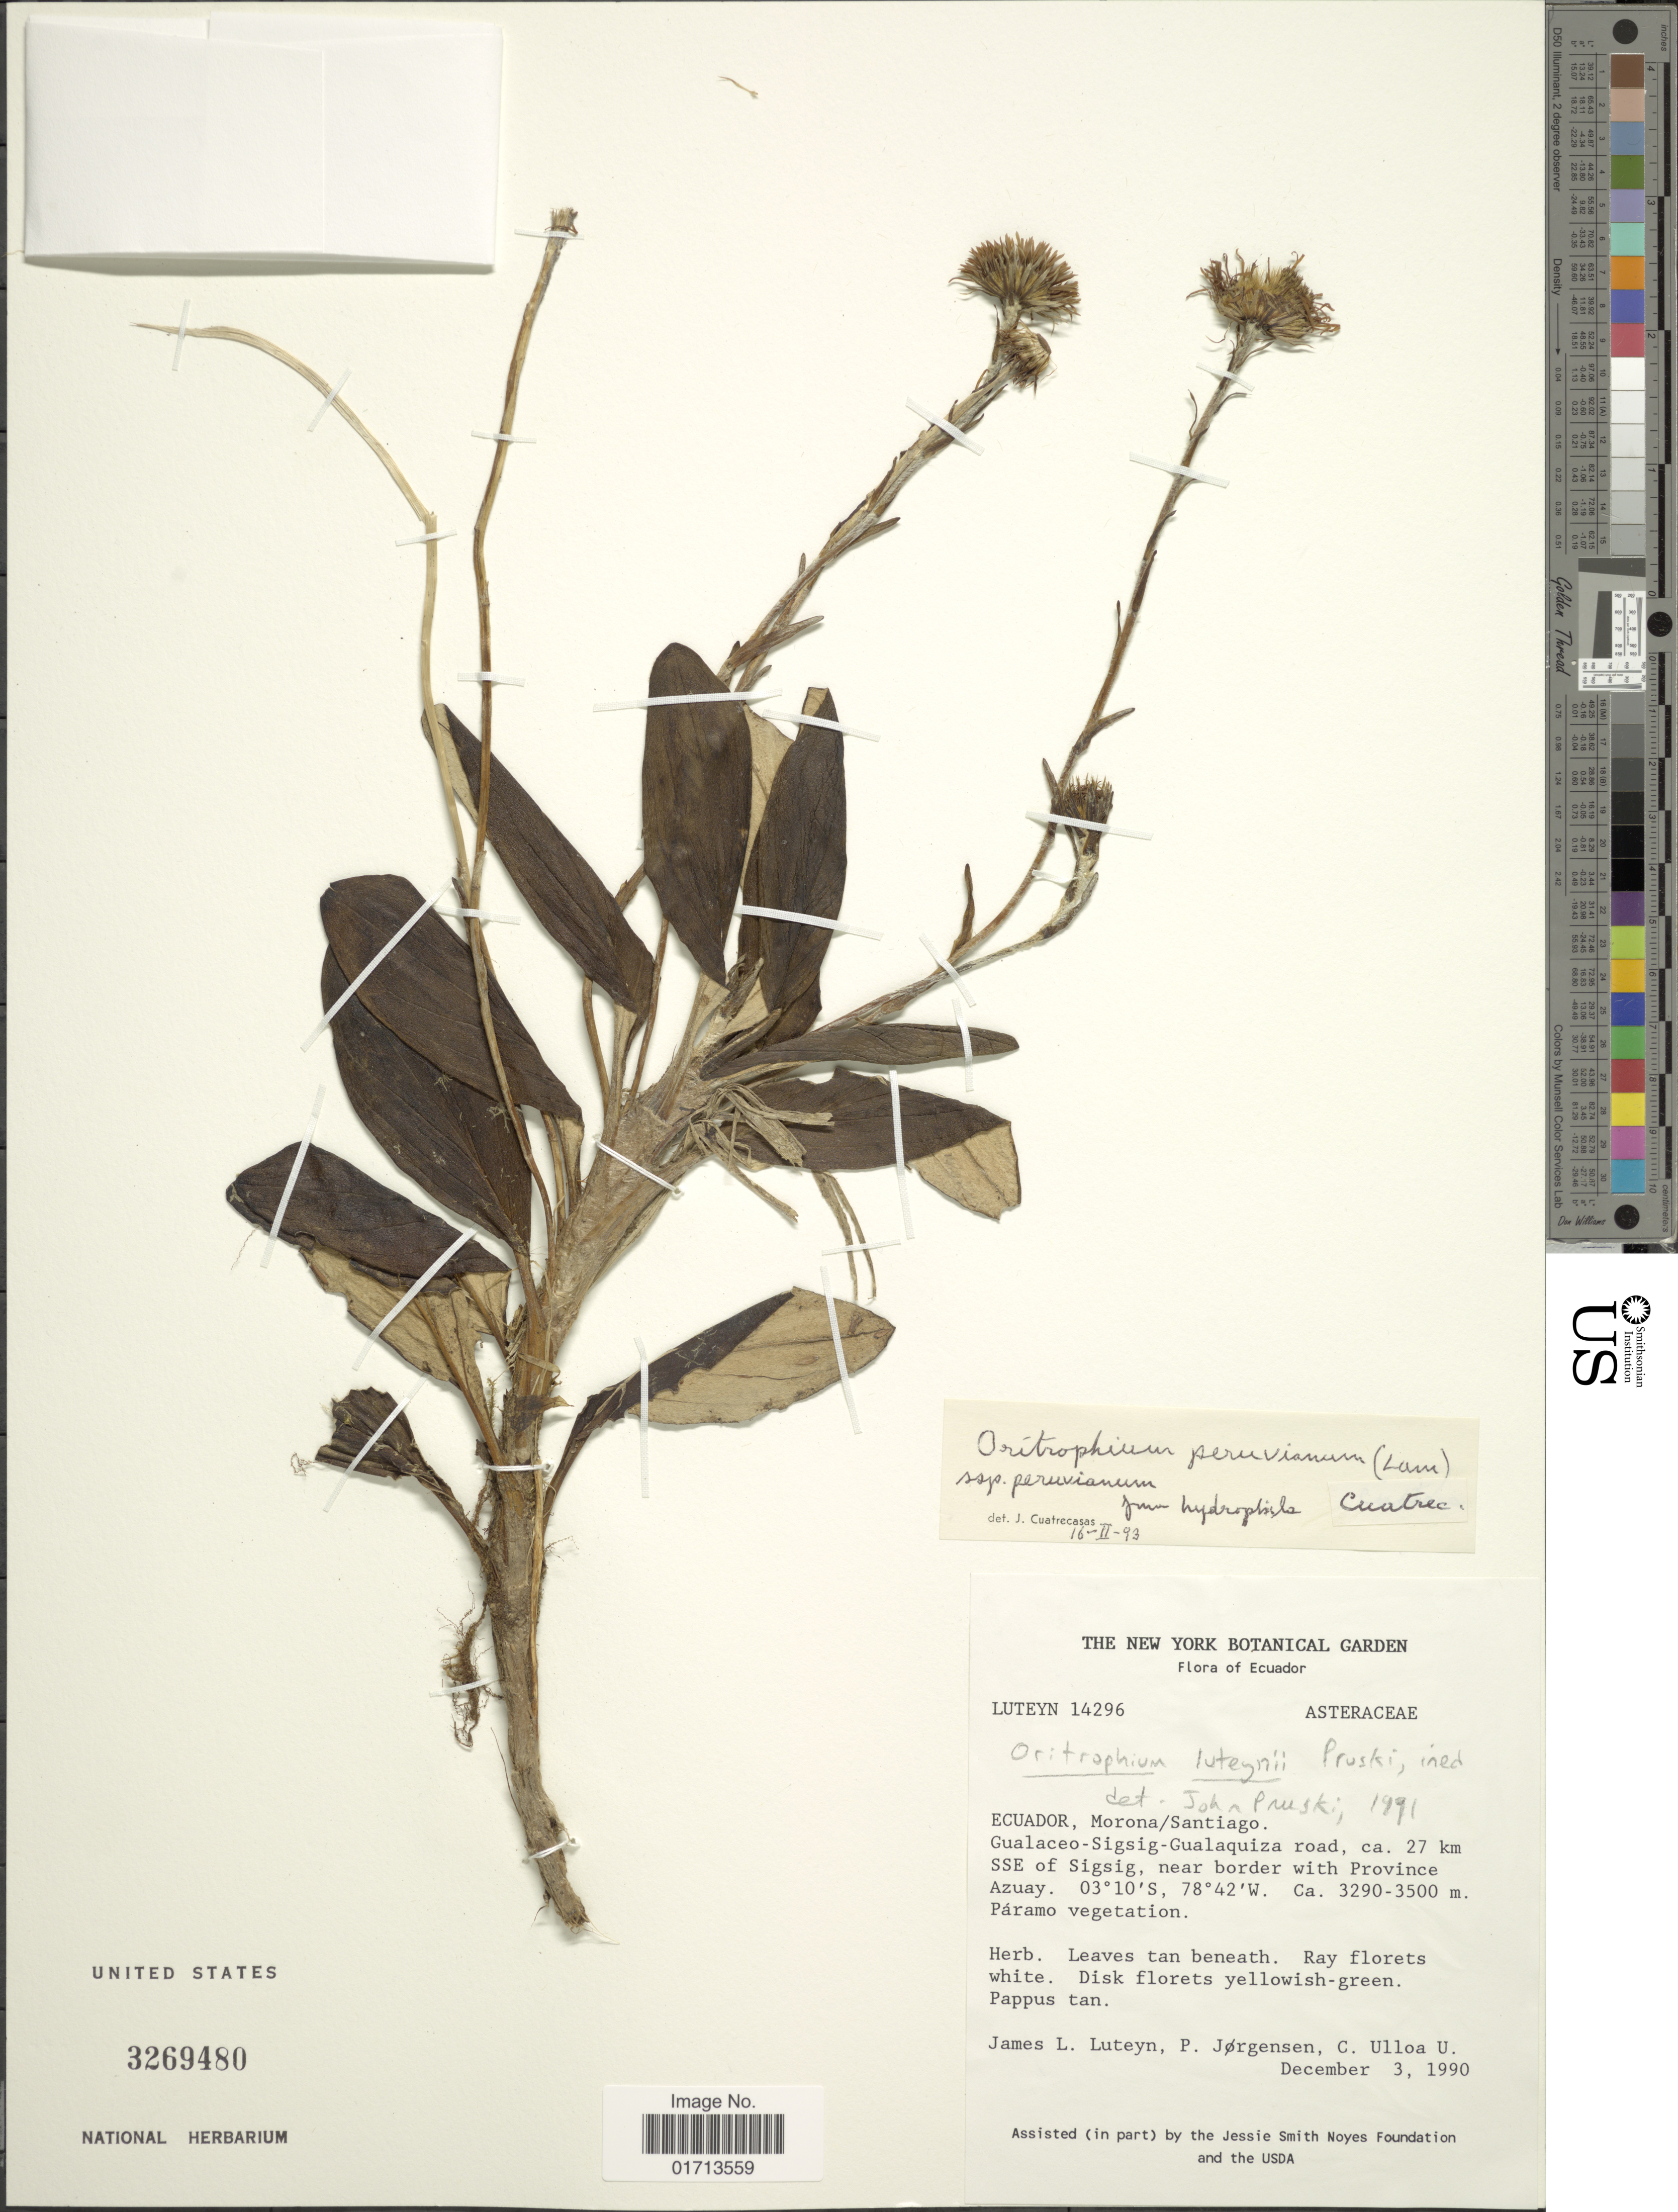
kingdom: Plantae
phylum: Tracheophyta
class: Magnoliopsida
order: Asterales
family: Asteraceae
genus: Oritrophium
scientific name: Oritrophium peruvianum f. hydrophila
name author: Cuatrec.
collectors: J. L. Luteyn, P. Jørgensen & C. Ulloa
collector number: LUTEYN 14296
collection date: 1990-12-03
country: Ecuador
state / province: Morona-Santiago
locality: Gualaceo-Sigsis-Gualaquiza road, ca. 27 km SSE of Sigsig, near border with Province Azuay.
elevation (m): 3290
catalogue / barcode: US 3269480